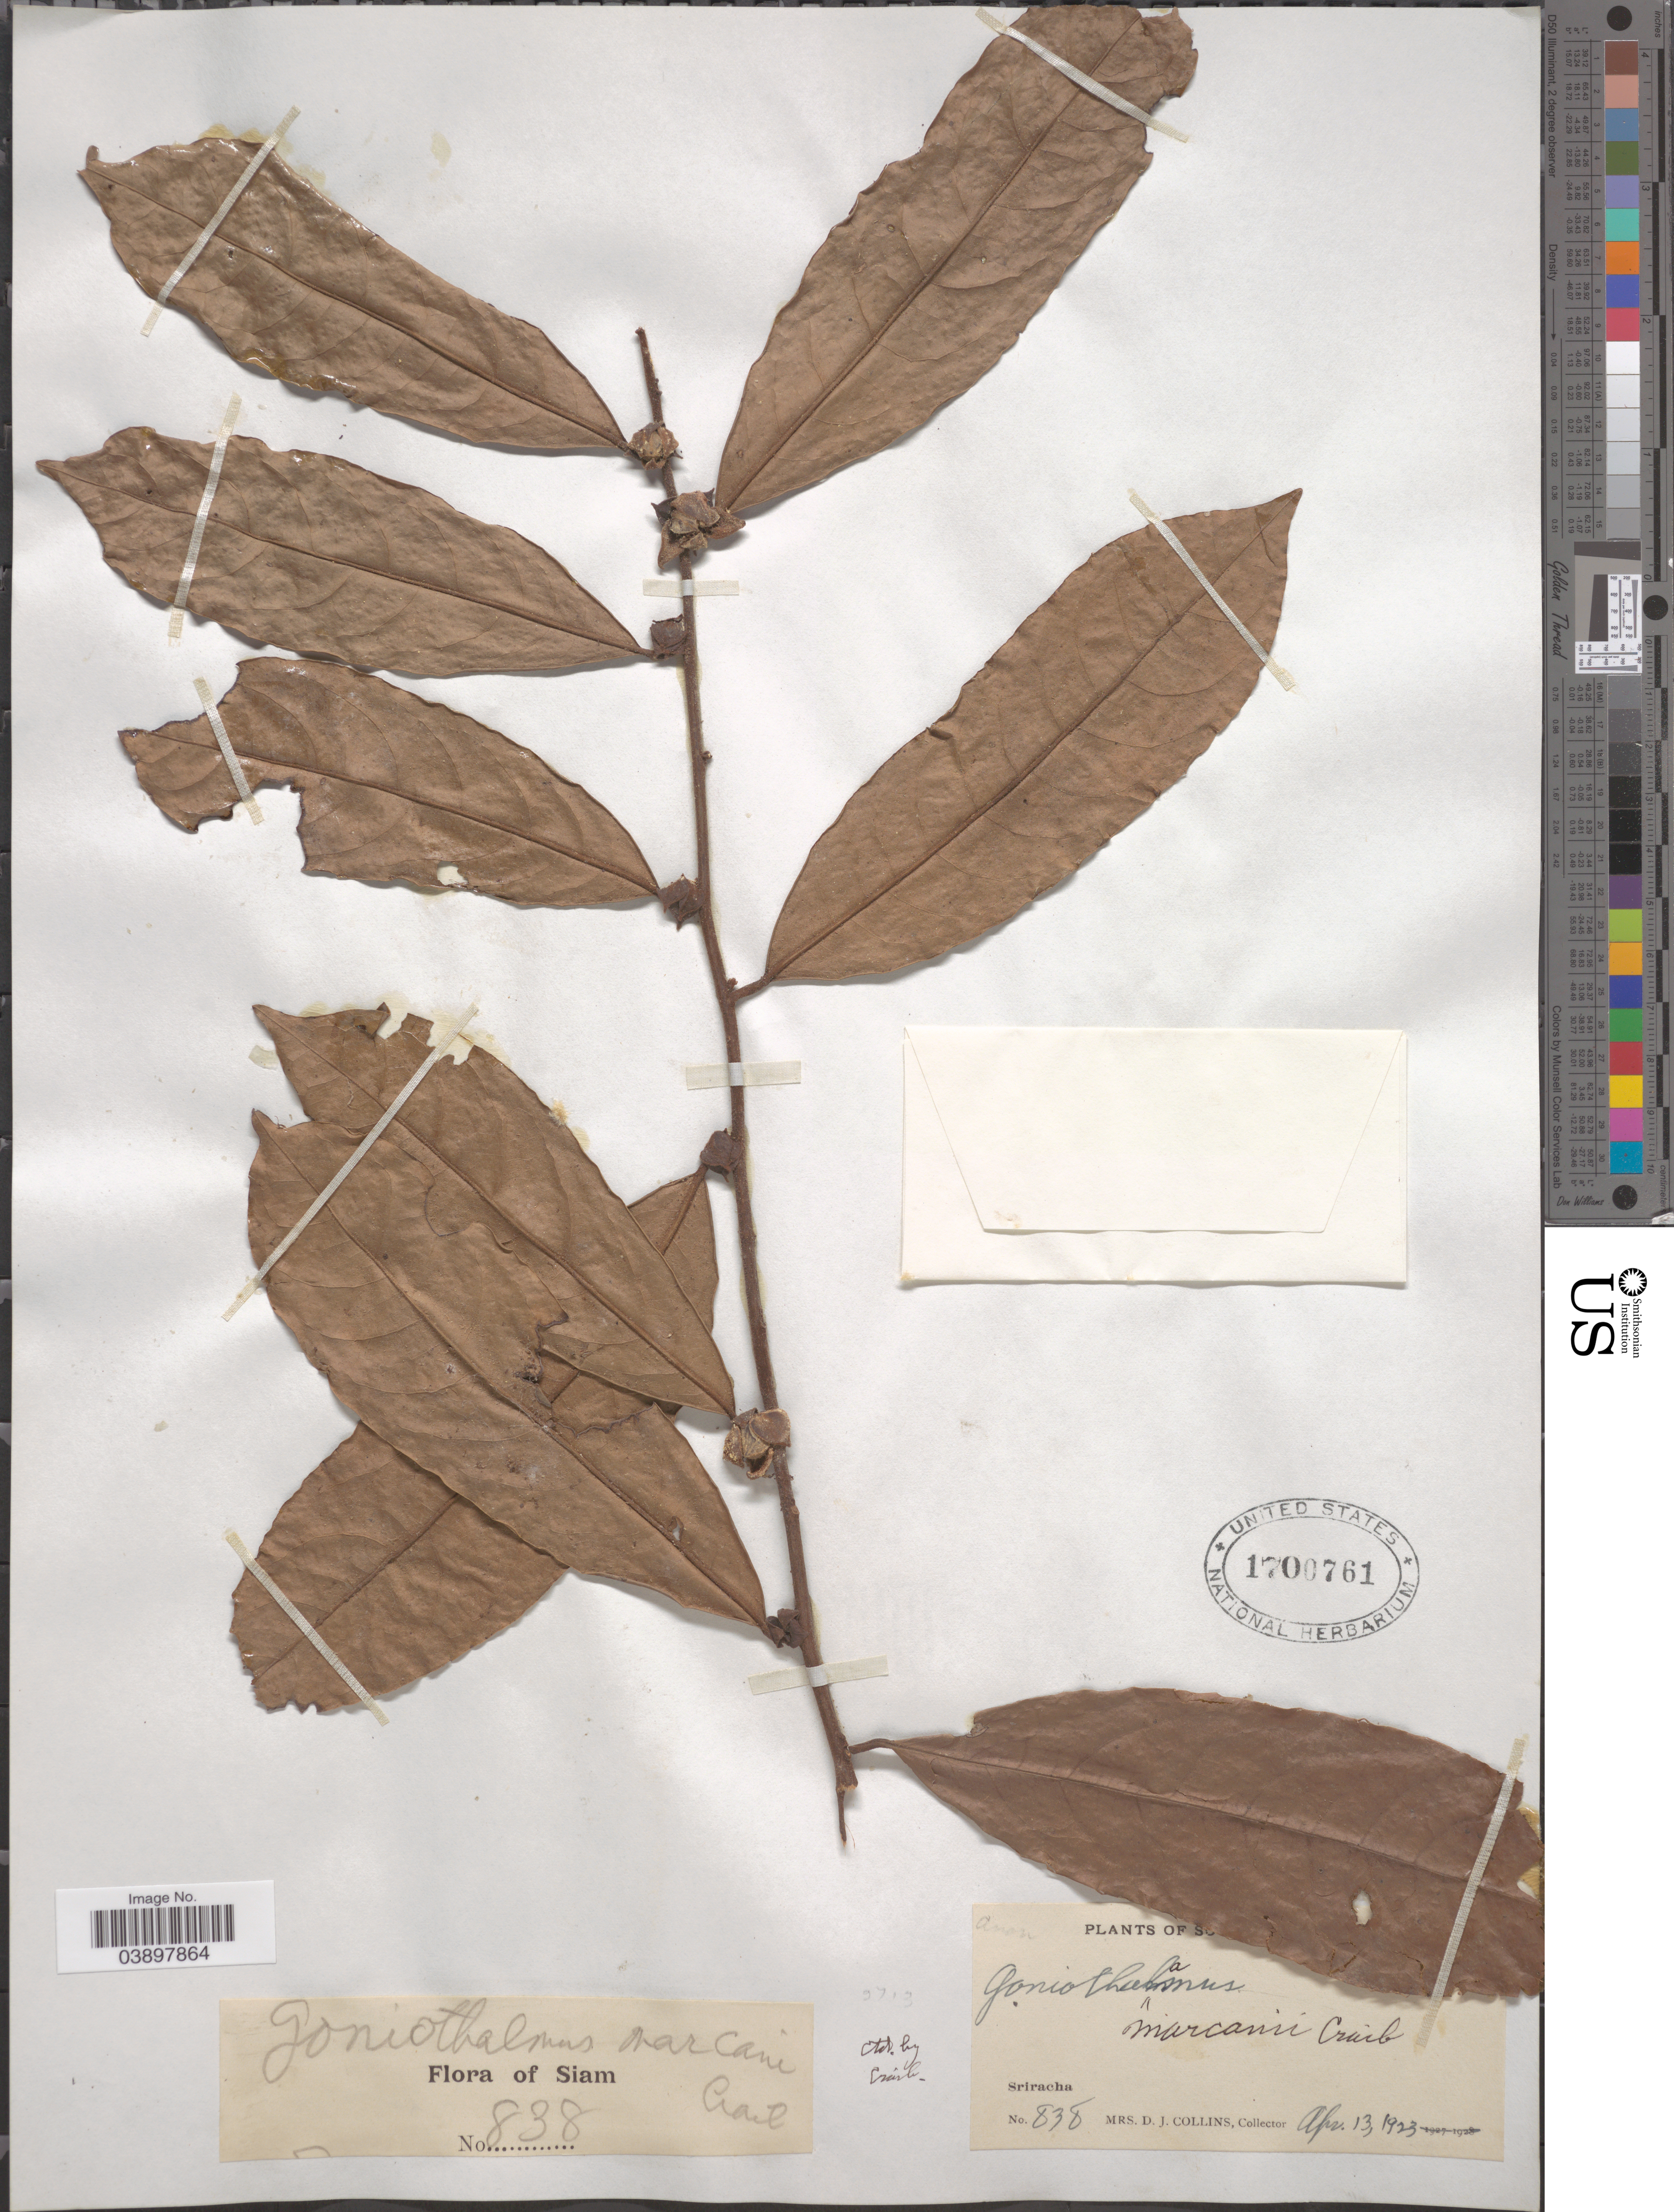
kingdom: Plantae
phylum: Tracheophyta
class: Magnoliopsida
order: Magnoliales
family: Annonaceae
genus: Goniothalamus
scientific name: Goniothalamus marcanii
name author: Craib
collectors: Mrs. D. J. Collins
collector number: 838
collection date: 1923-04-13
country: Thailand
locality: Siam. Sriracha.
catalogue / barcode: US 1700761